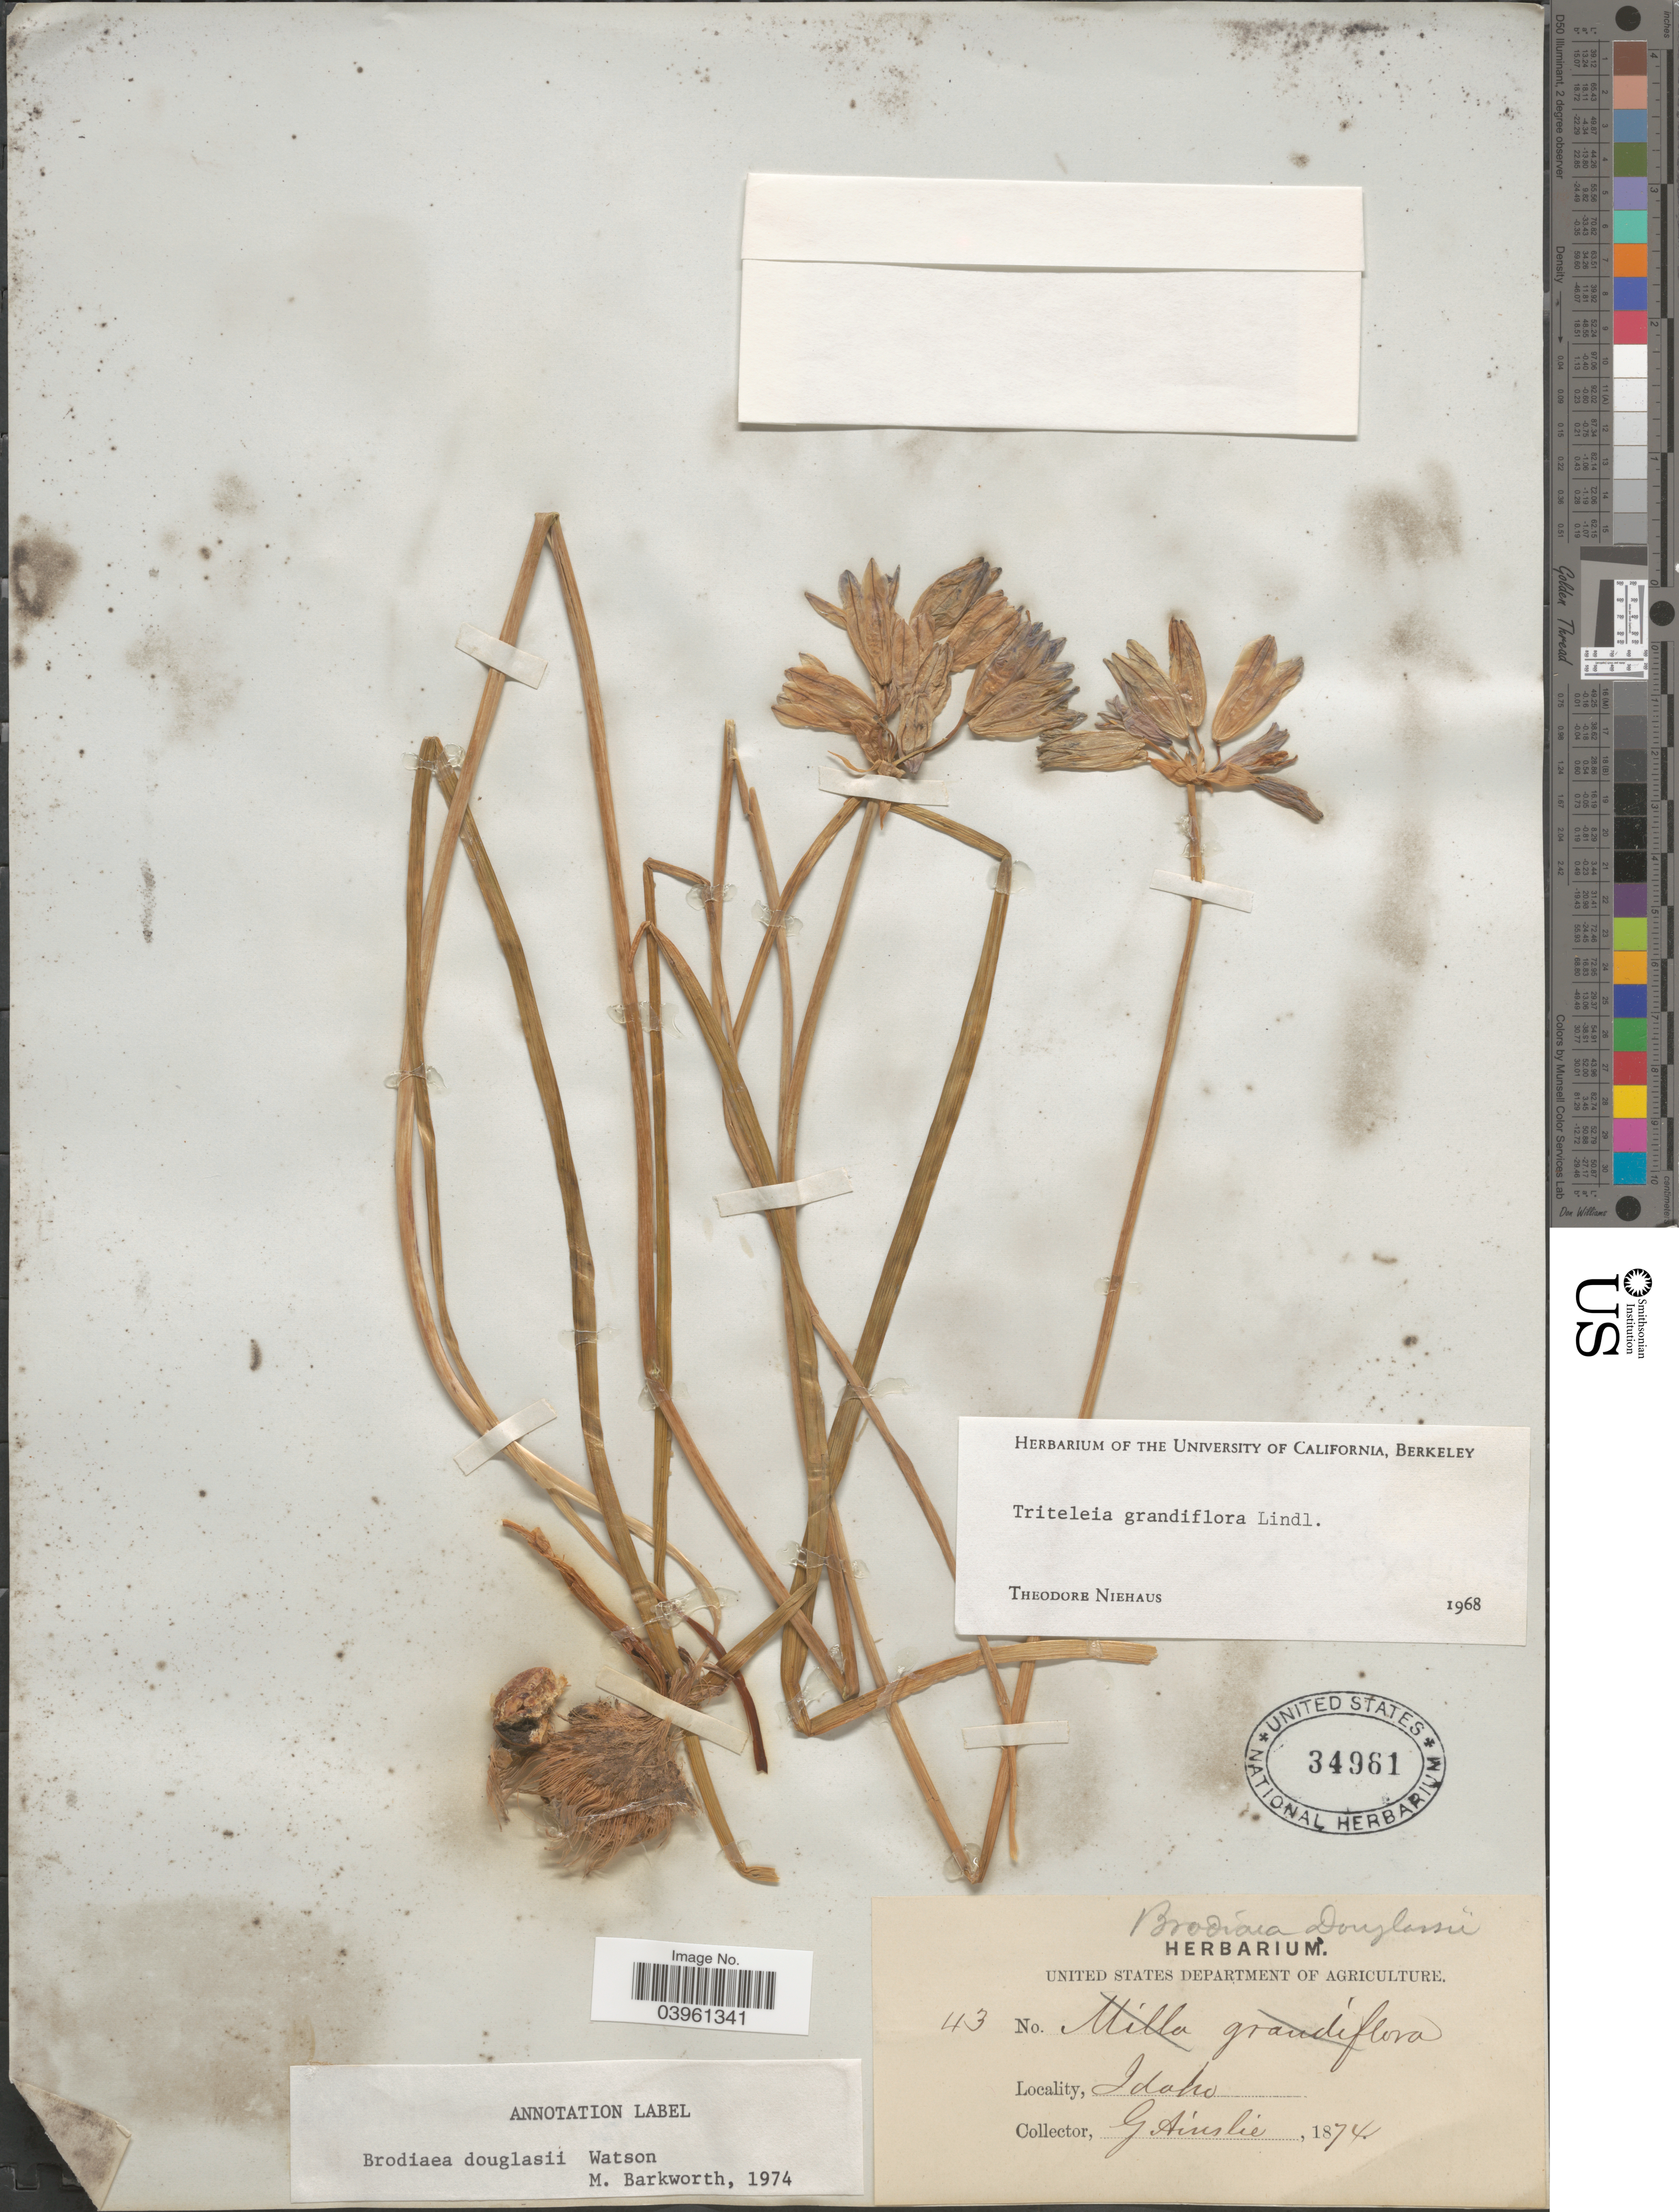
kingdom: Plantae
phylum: Tracheophyta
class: Liliopsida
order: Asparagales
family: Asparagaceae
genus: Triteleia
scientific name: Triteleia grandiflora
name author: Lindl.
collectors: G. Ainslee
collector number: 43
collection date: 1874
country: United States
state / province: Idaho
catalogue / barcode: US 34961